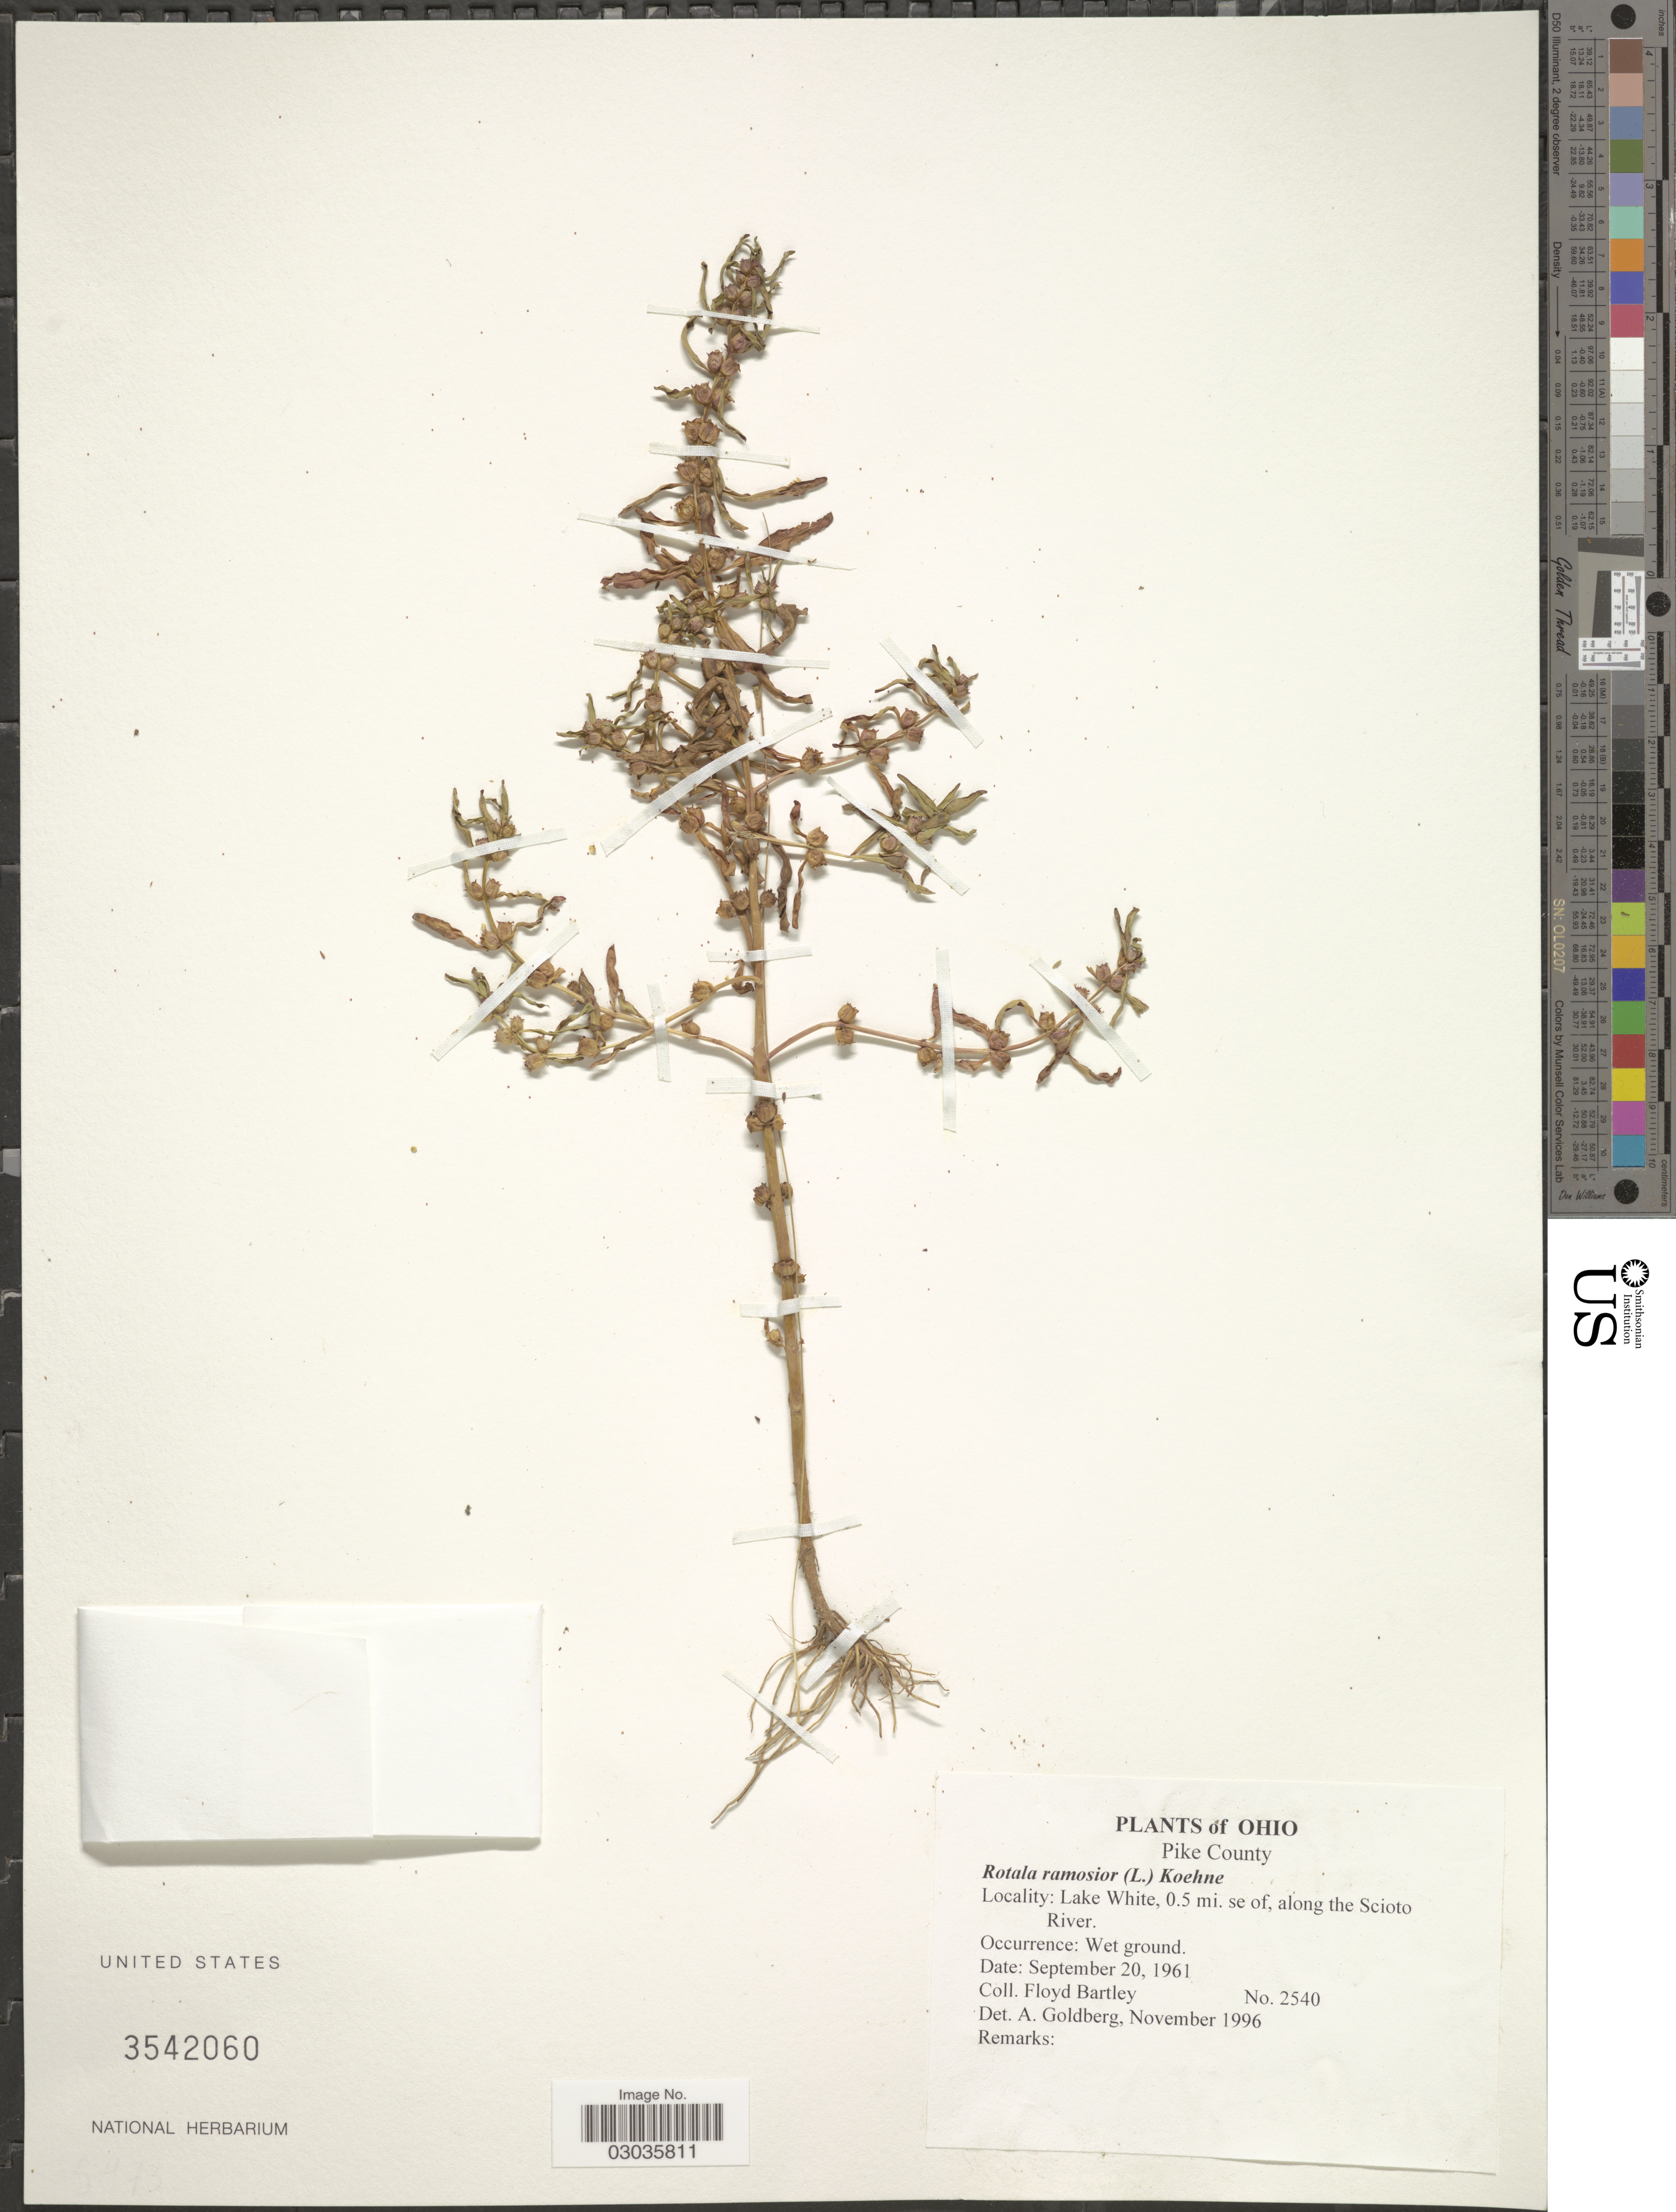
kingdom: Plantae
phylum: Tracheophyta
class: Magnoliopsida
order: Myrtales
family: Lythraceae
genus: Rotala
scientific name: Rotala ramosior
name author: (L.) Koehne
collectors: F. Bartley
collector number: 2540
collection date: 1961-09-20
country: United States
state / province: Ohio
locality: Pike County. Lake White, 0.5 mi. se of, along the Scioto River.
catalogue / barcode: US 3542060